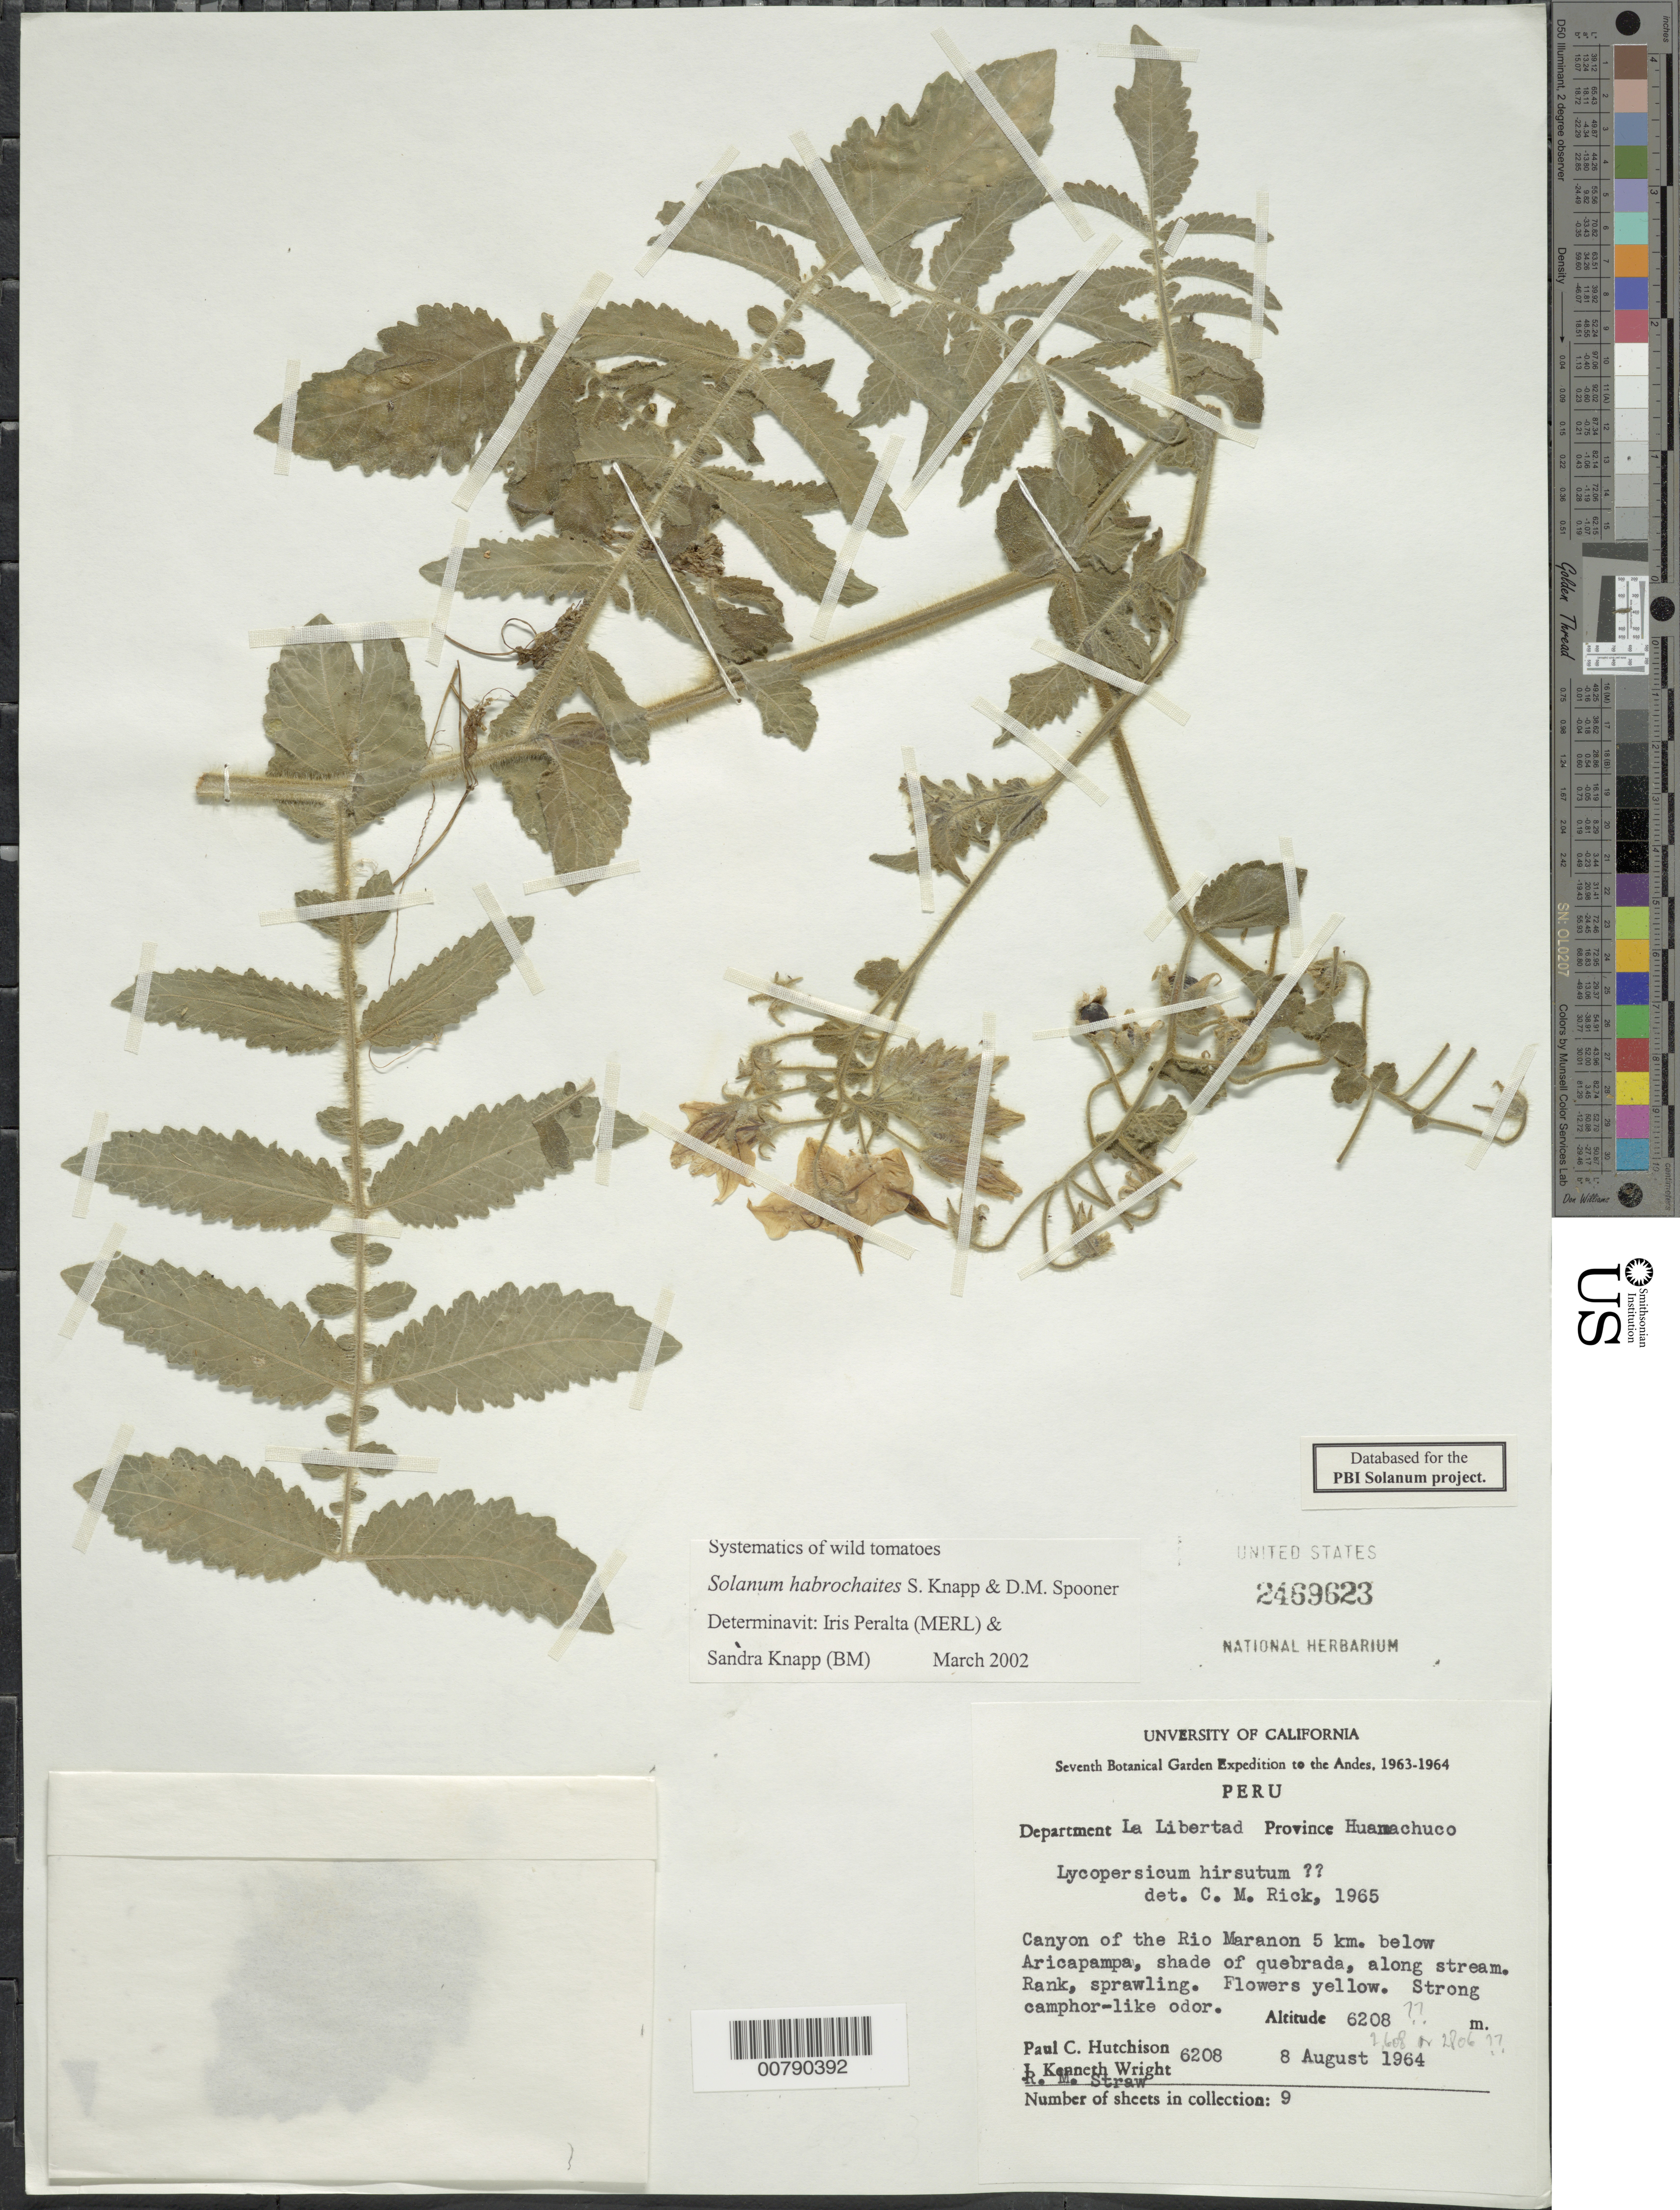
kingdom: Plantae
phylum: Tracheophyta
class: Magnoliopsida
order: Solanales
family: Solanaceae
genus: Solanum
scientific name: Solanum habrochaites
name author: S. Knapp & D.M. Spooner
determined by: Peralta, Iris E.; Knapp, S. D.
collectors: P. C. Hutchison, J. K. Wright & R. M. Straw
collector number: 6208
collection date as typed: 8 Aug 1964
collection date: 1964-08-08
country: Peru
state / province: La Libertad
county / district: Sanchez Carrion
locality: Río Marañon canyon, 5 km below Aricapampa. Huamachuco Dist.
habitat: along shaded stream in quebrada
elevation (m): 2470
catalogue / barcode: US 2469623